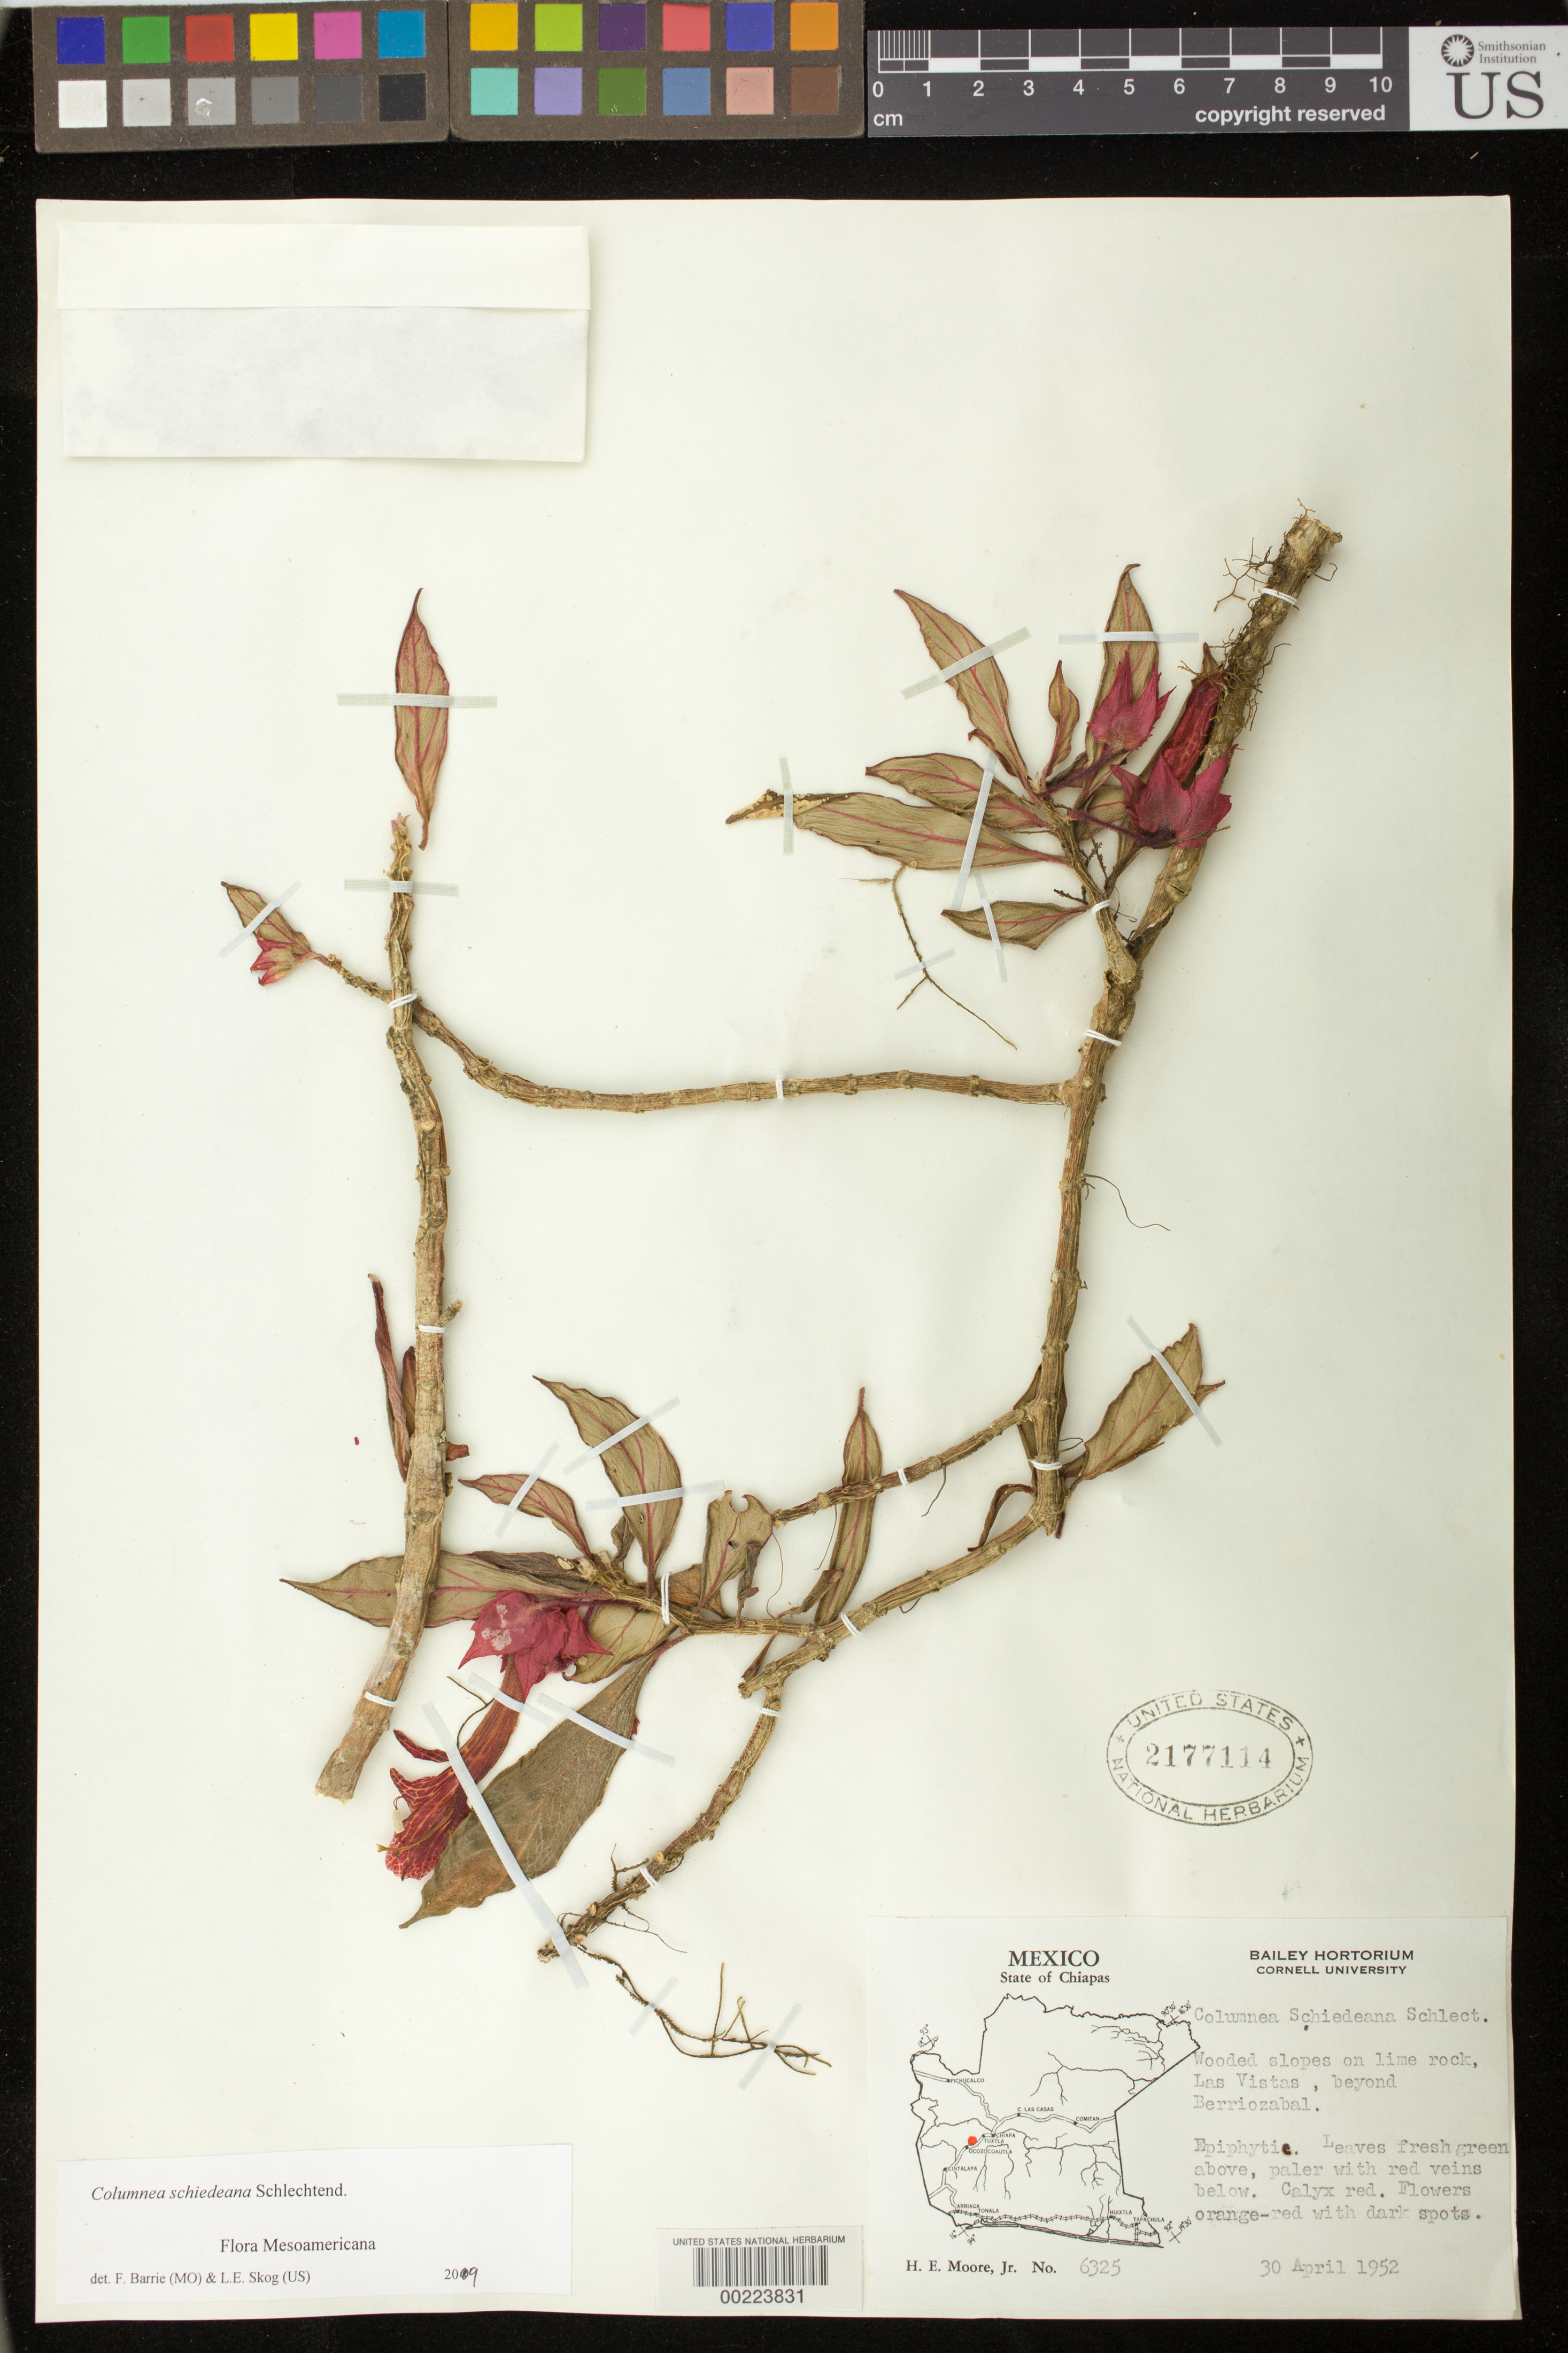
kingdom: Plantae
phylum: Tracheophyta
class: Magnoliopsida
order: Lamiales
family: Gesneriaceae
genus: Columnea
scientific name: Columnea schiedeana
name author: Schltdl.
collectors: H. E. Moore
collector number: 6325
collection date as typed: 30 Apr 1952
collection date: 1952-04-30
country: Mexico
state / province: Chiapas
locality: Las Vistas, beyond Berriozabal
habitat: Wooded slopes on lime rock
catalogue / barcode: US 2177114